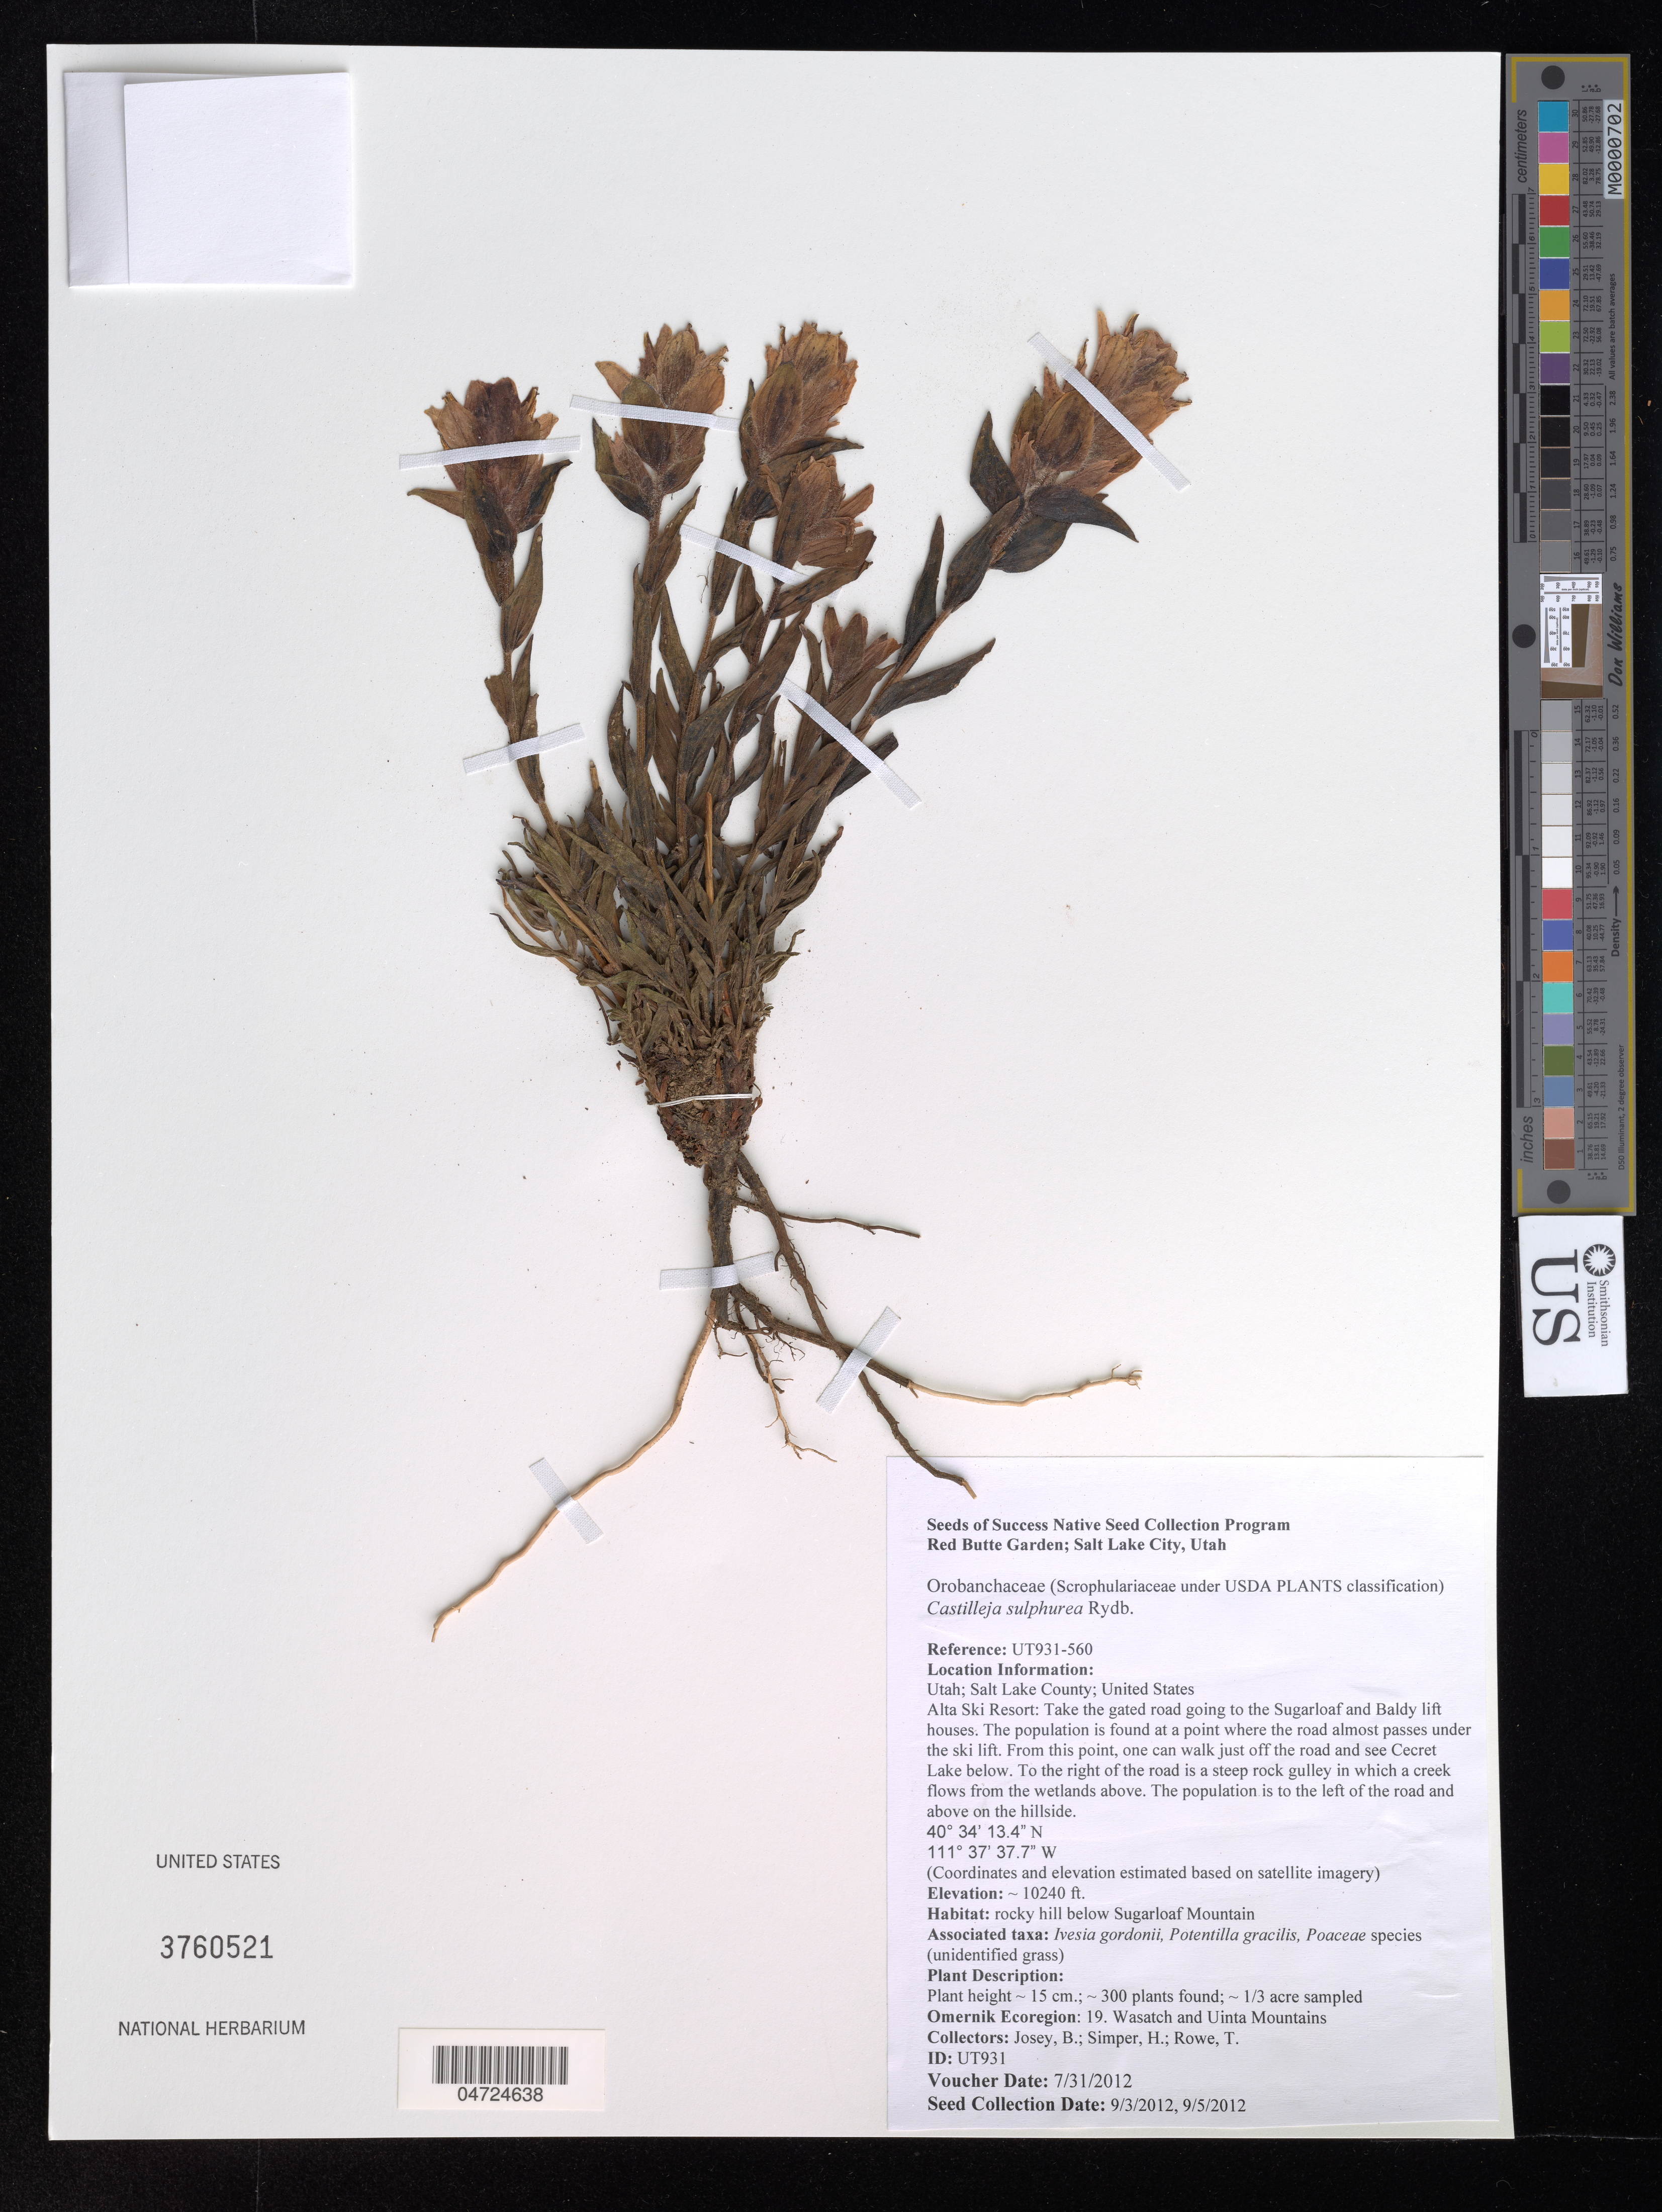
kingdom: Plantae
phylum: Tracheophyta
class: Magnoliopsida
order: Lamiales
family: Orobanchaceae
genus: Castilleja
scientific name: Castilleja sulphurea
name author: Rydb.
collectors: B. Josey, H. Simper & T. Rowe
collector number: UT931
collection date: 2012-07-31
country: United States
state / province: Utah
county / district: Salt Lake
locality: Salt Lake County. Alta Ski Resort: Take the gated road going to the Sugarloaf and Baldy lift houses. The population is found at a point where the road almost passes under the ski lift. From this point, one can walk just off the road and see Cecret Lake below. To the right of the road is a steep rock gulley in which a creek flows from the wetlands above. The population is to the left of the road and above on the hillside. Omernik Ecoregion: 19. Wasatch and Uinta Mountains.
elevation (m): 3121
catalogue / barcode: US 3760521